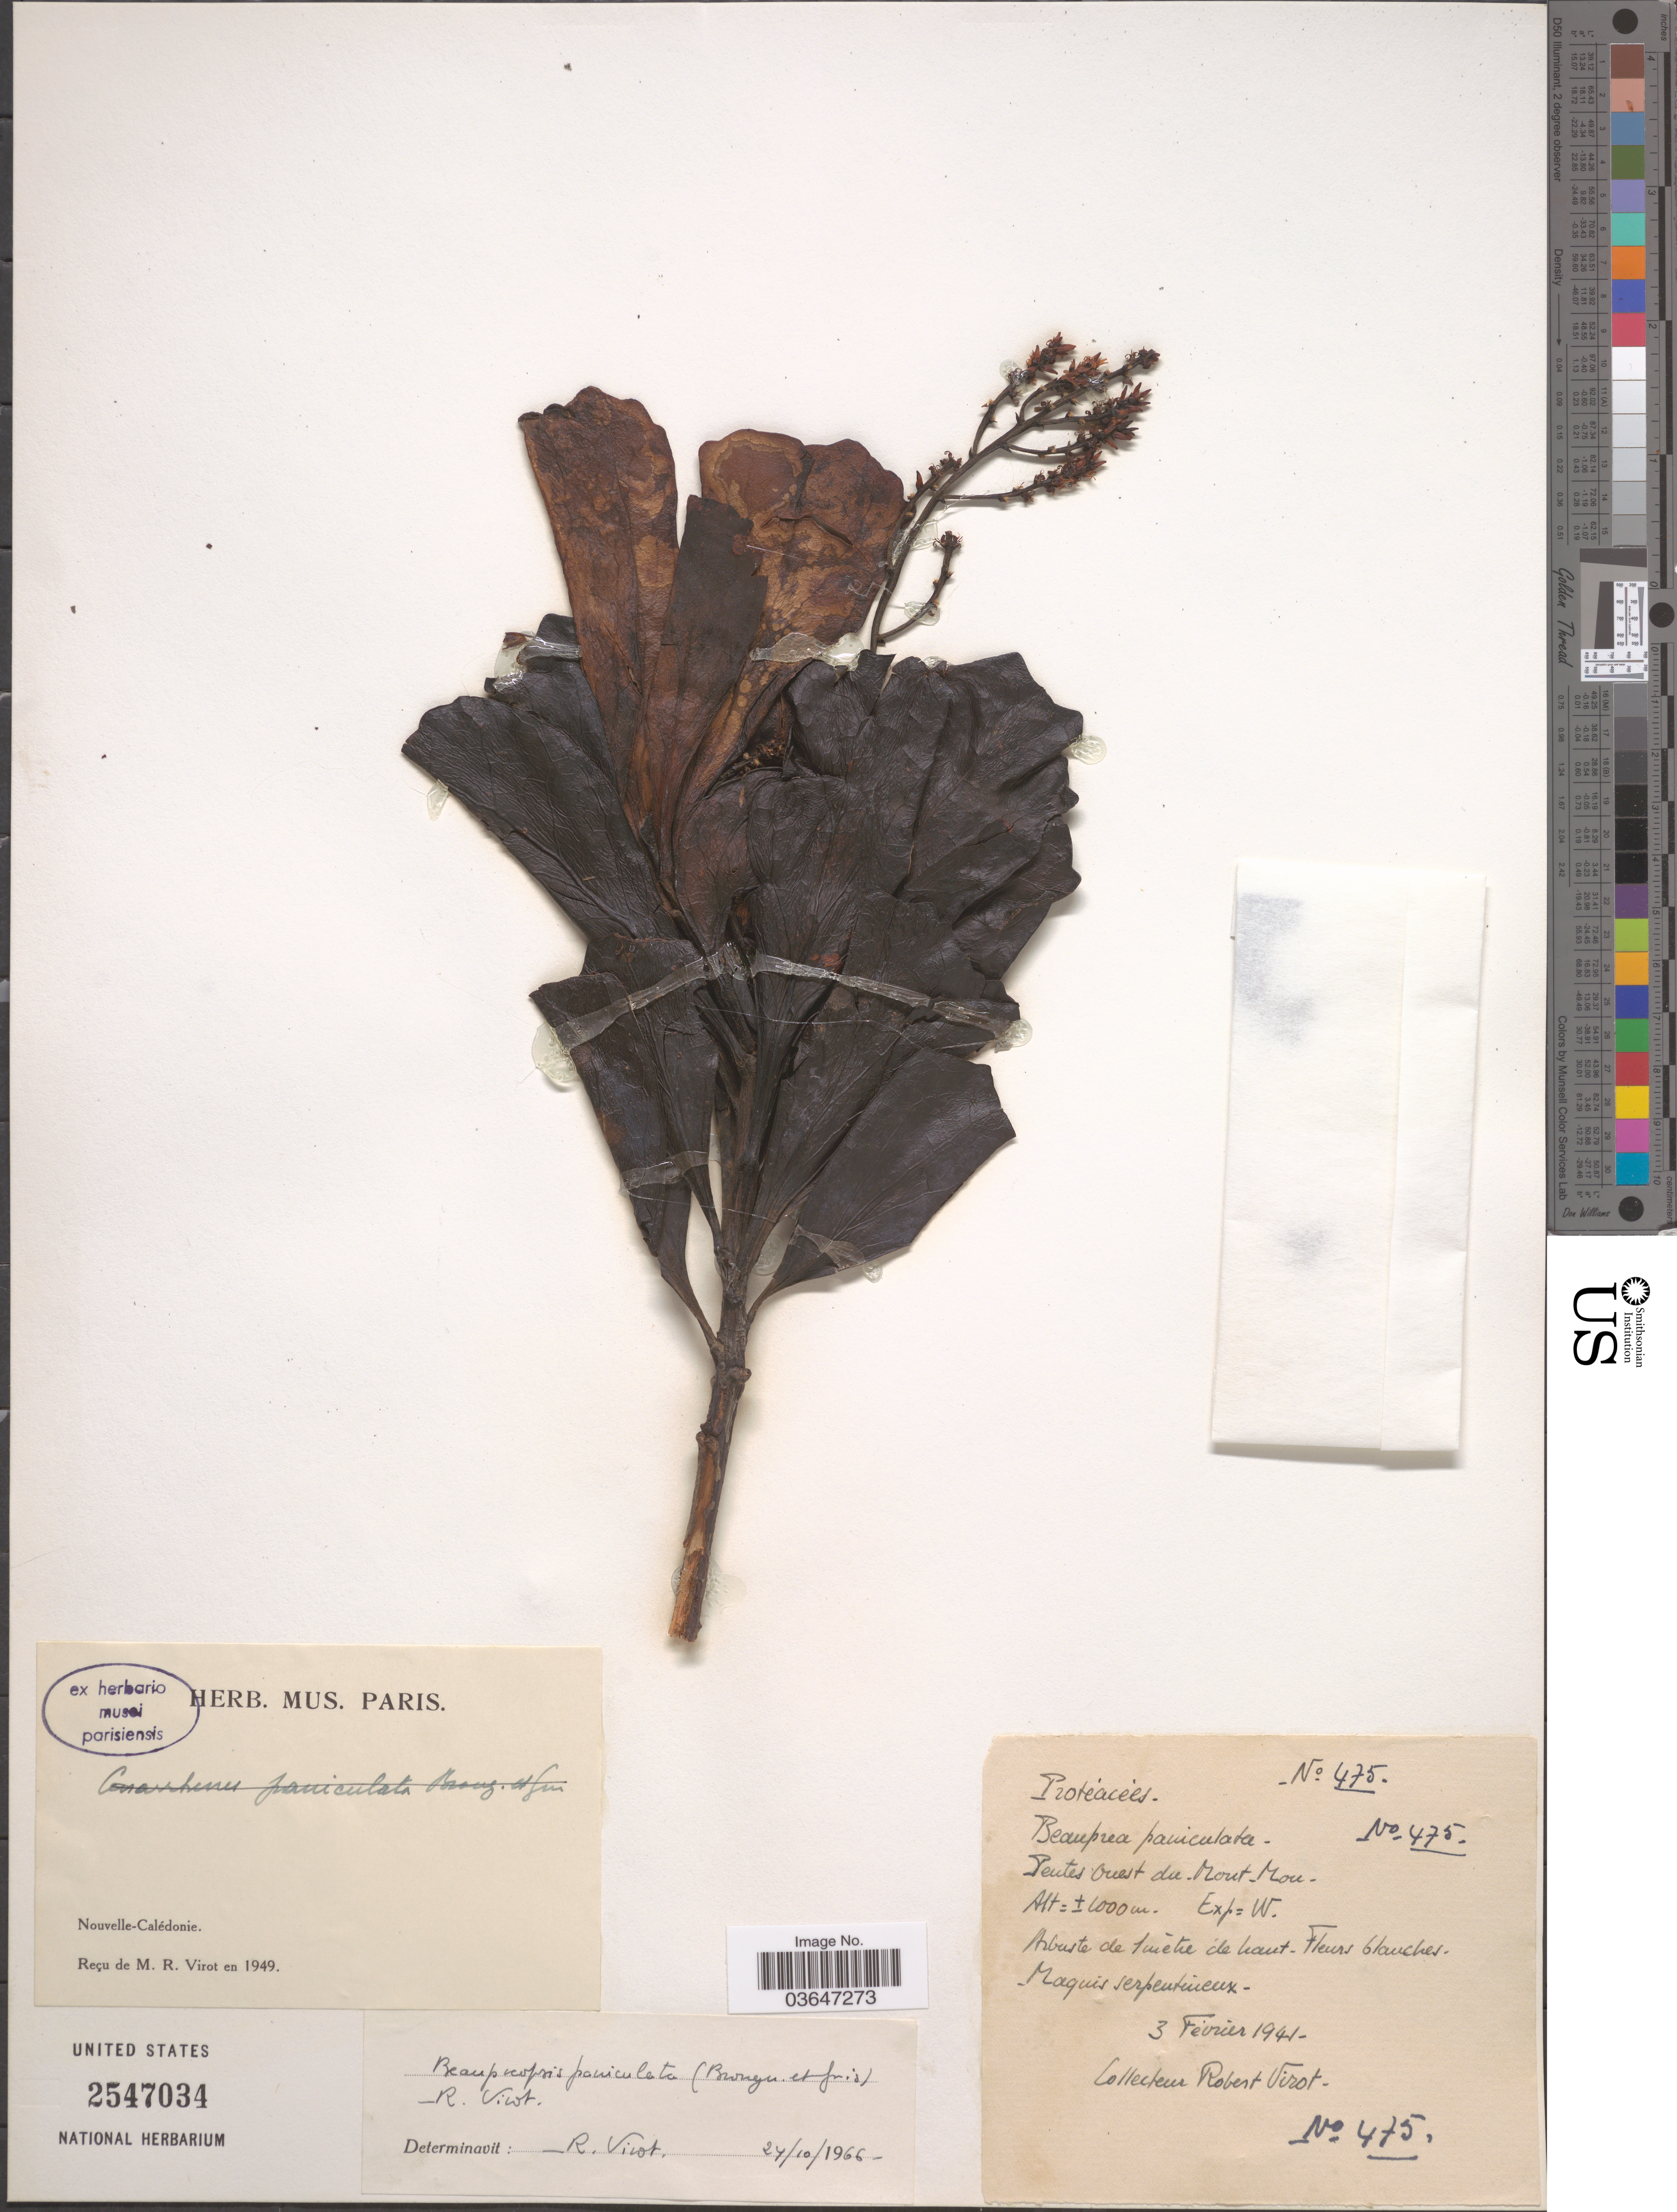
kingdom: Plantae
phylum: Tracheophyta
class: Magnoliopsida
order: Proteales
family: Proteaceae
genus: Beaupreopsis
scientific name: Beaupreopsis paniculata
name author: (Brongn. & Gris) R. Virot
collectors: R. Virot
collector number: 475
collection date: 1941-02-03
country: New Caledonia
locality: Peutes Ouest du Mont Mou.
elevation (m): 1000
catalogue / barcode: US 2547034